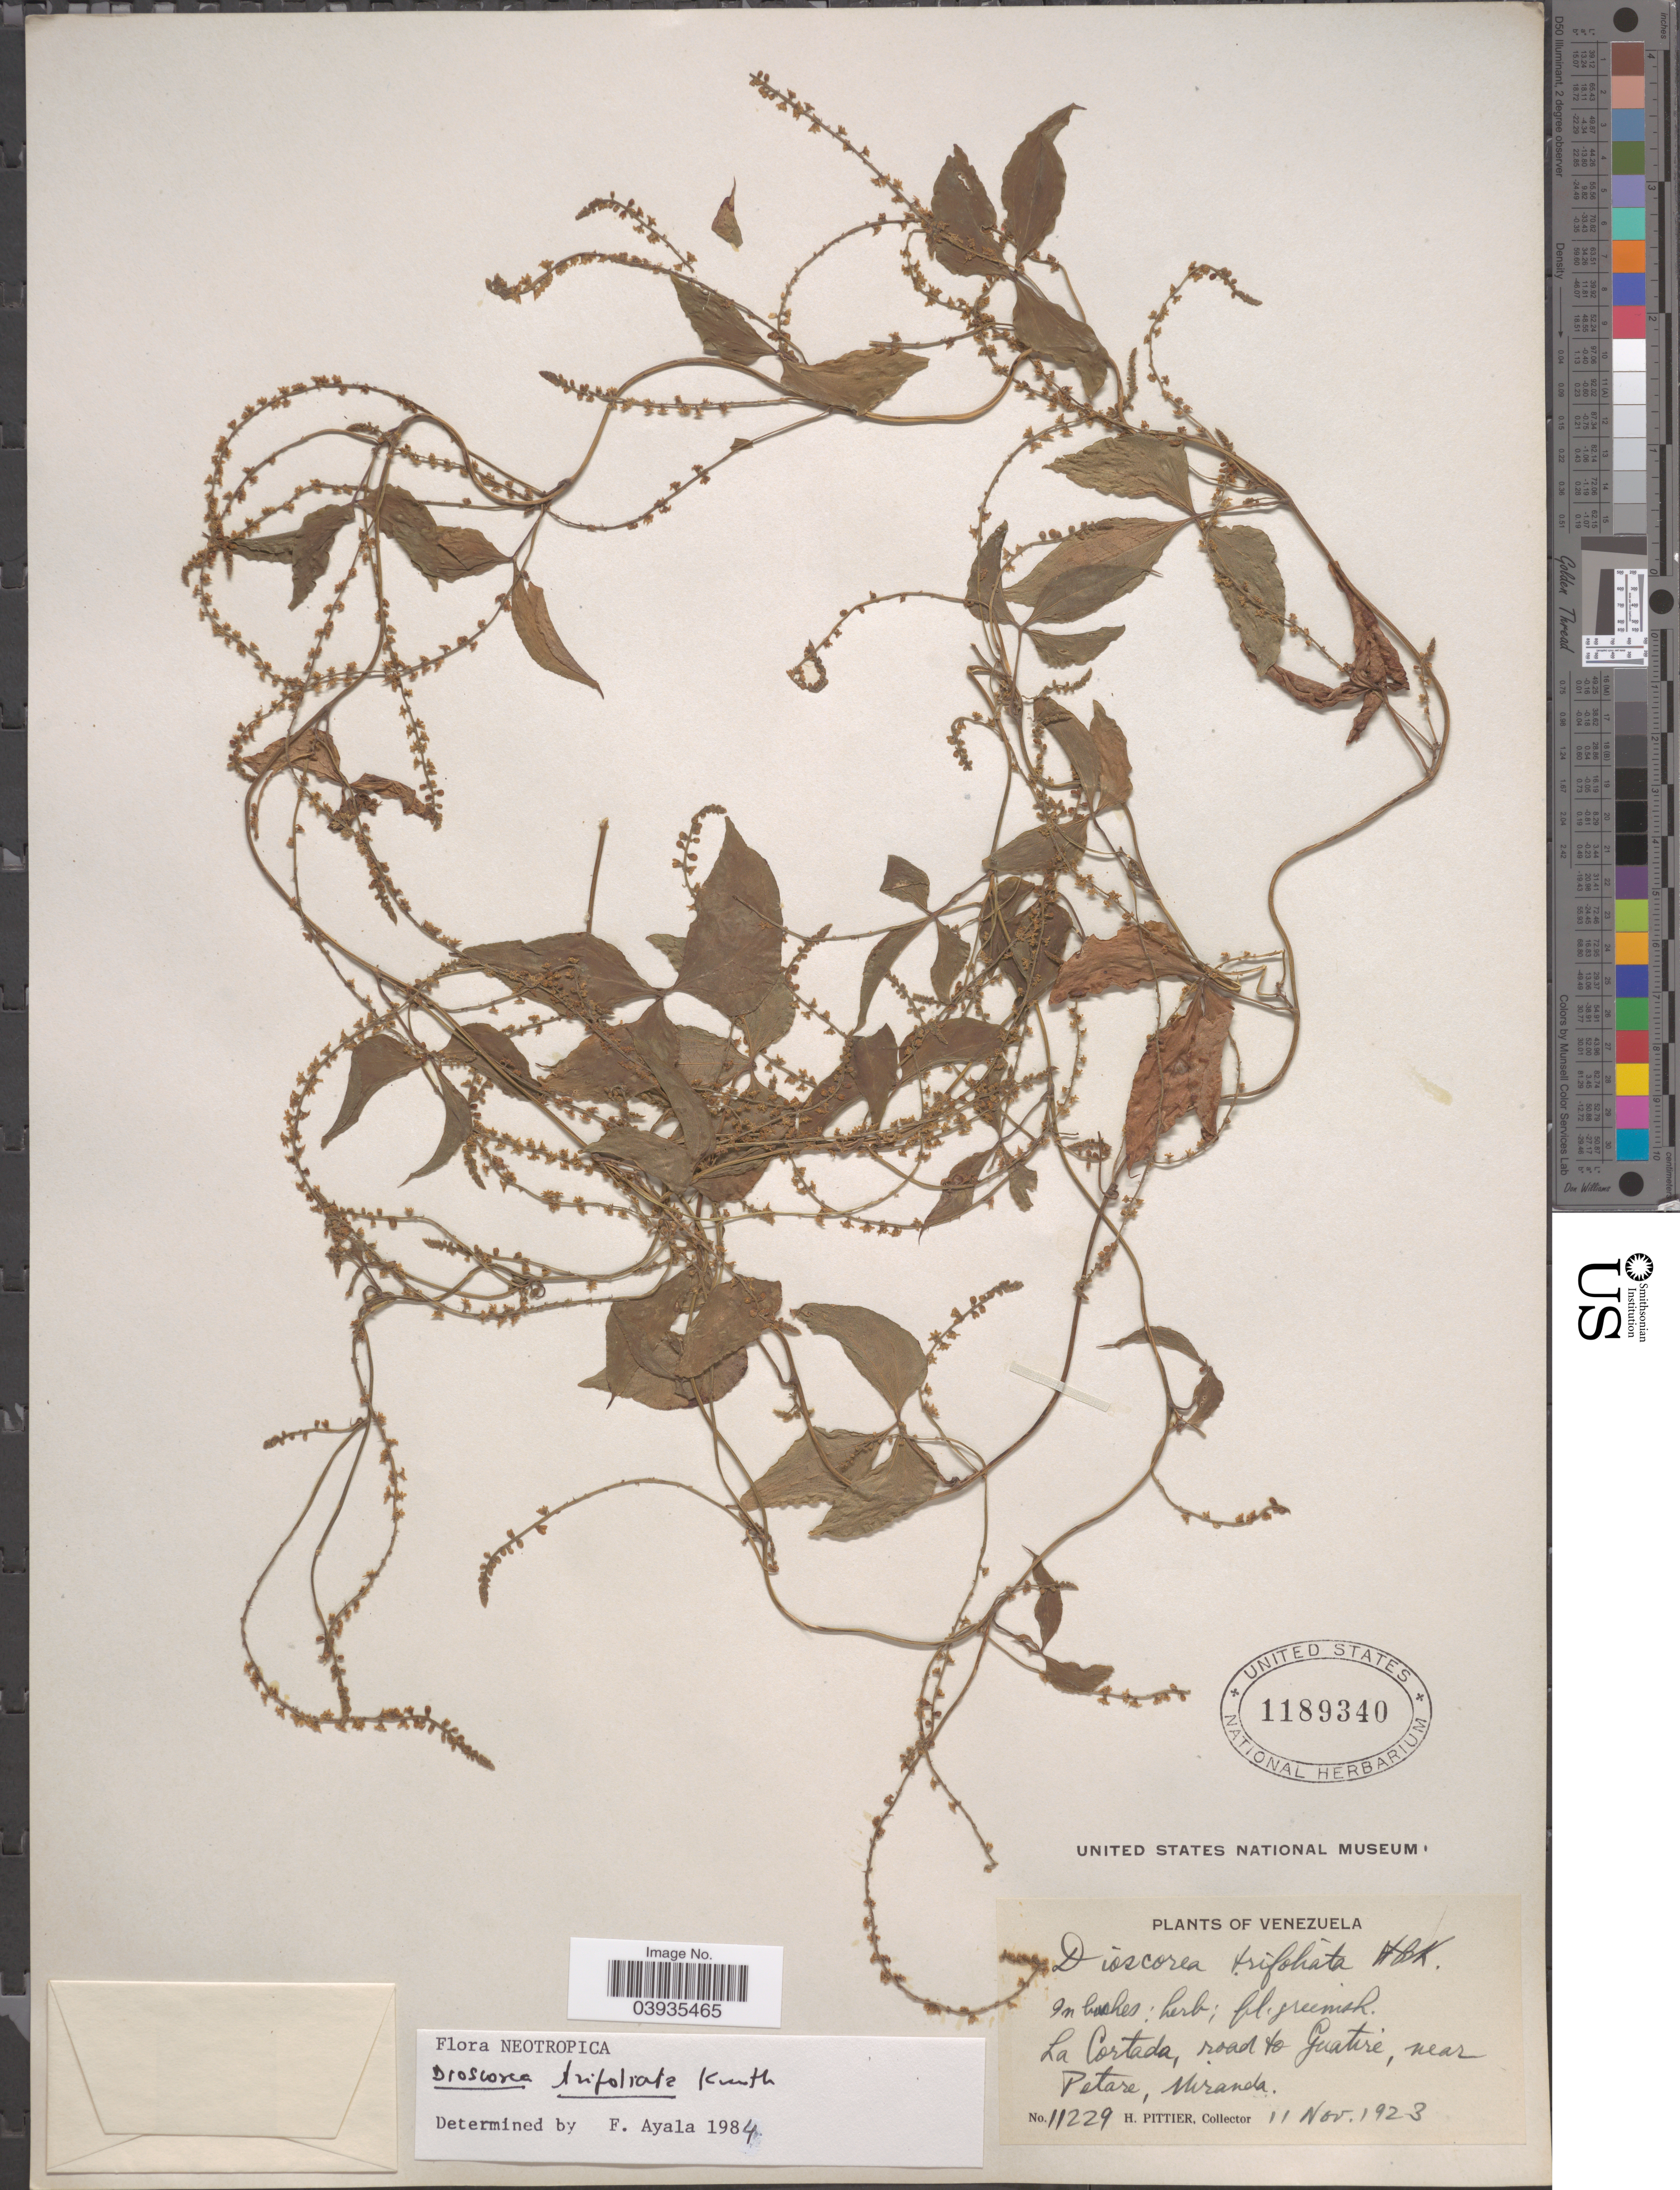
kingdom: Plantae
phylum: Tracheophyta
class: Liliopsida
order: Dioscoreales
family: Dioscoreaceae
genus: Dioscorea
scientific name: Dioscorea trifoliata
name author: Kunth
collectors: H. F. Pittier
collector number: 11229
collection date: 1923-11-11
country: Venezuela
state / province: Miranda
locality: La Cortada, road to Guatire, near Petare.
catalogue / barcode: US 1189340